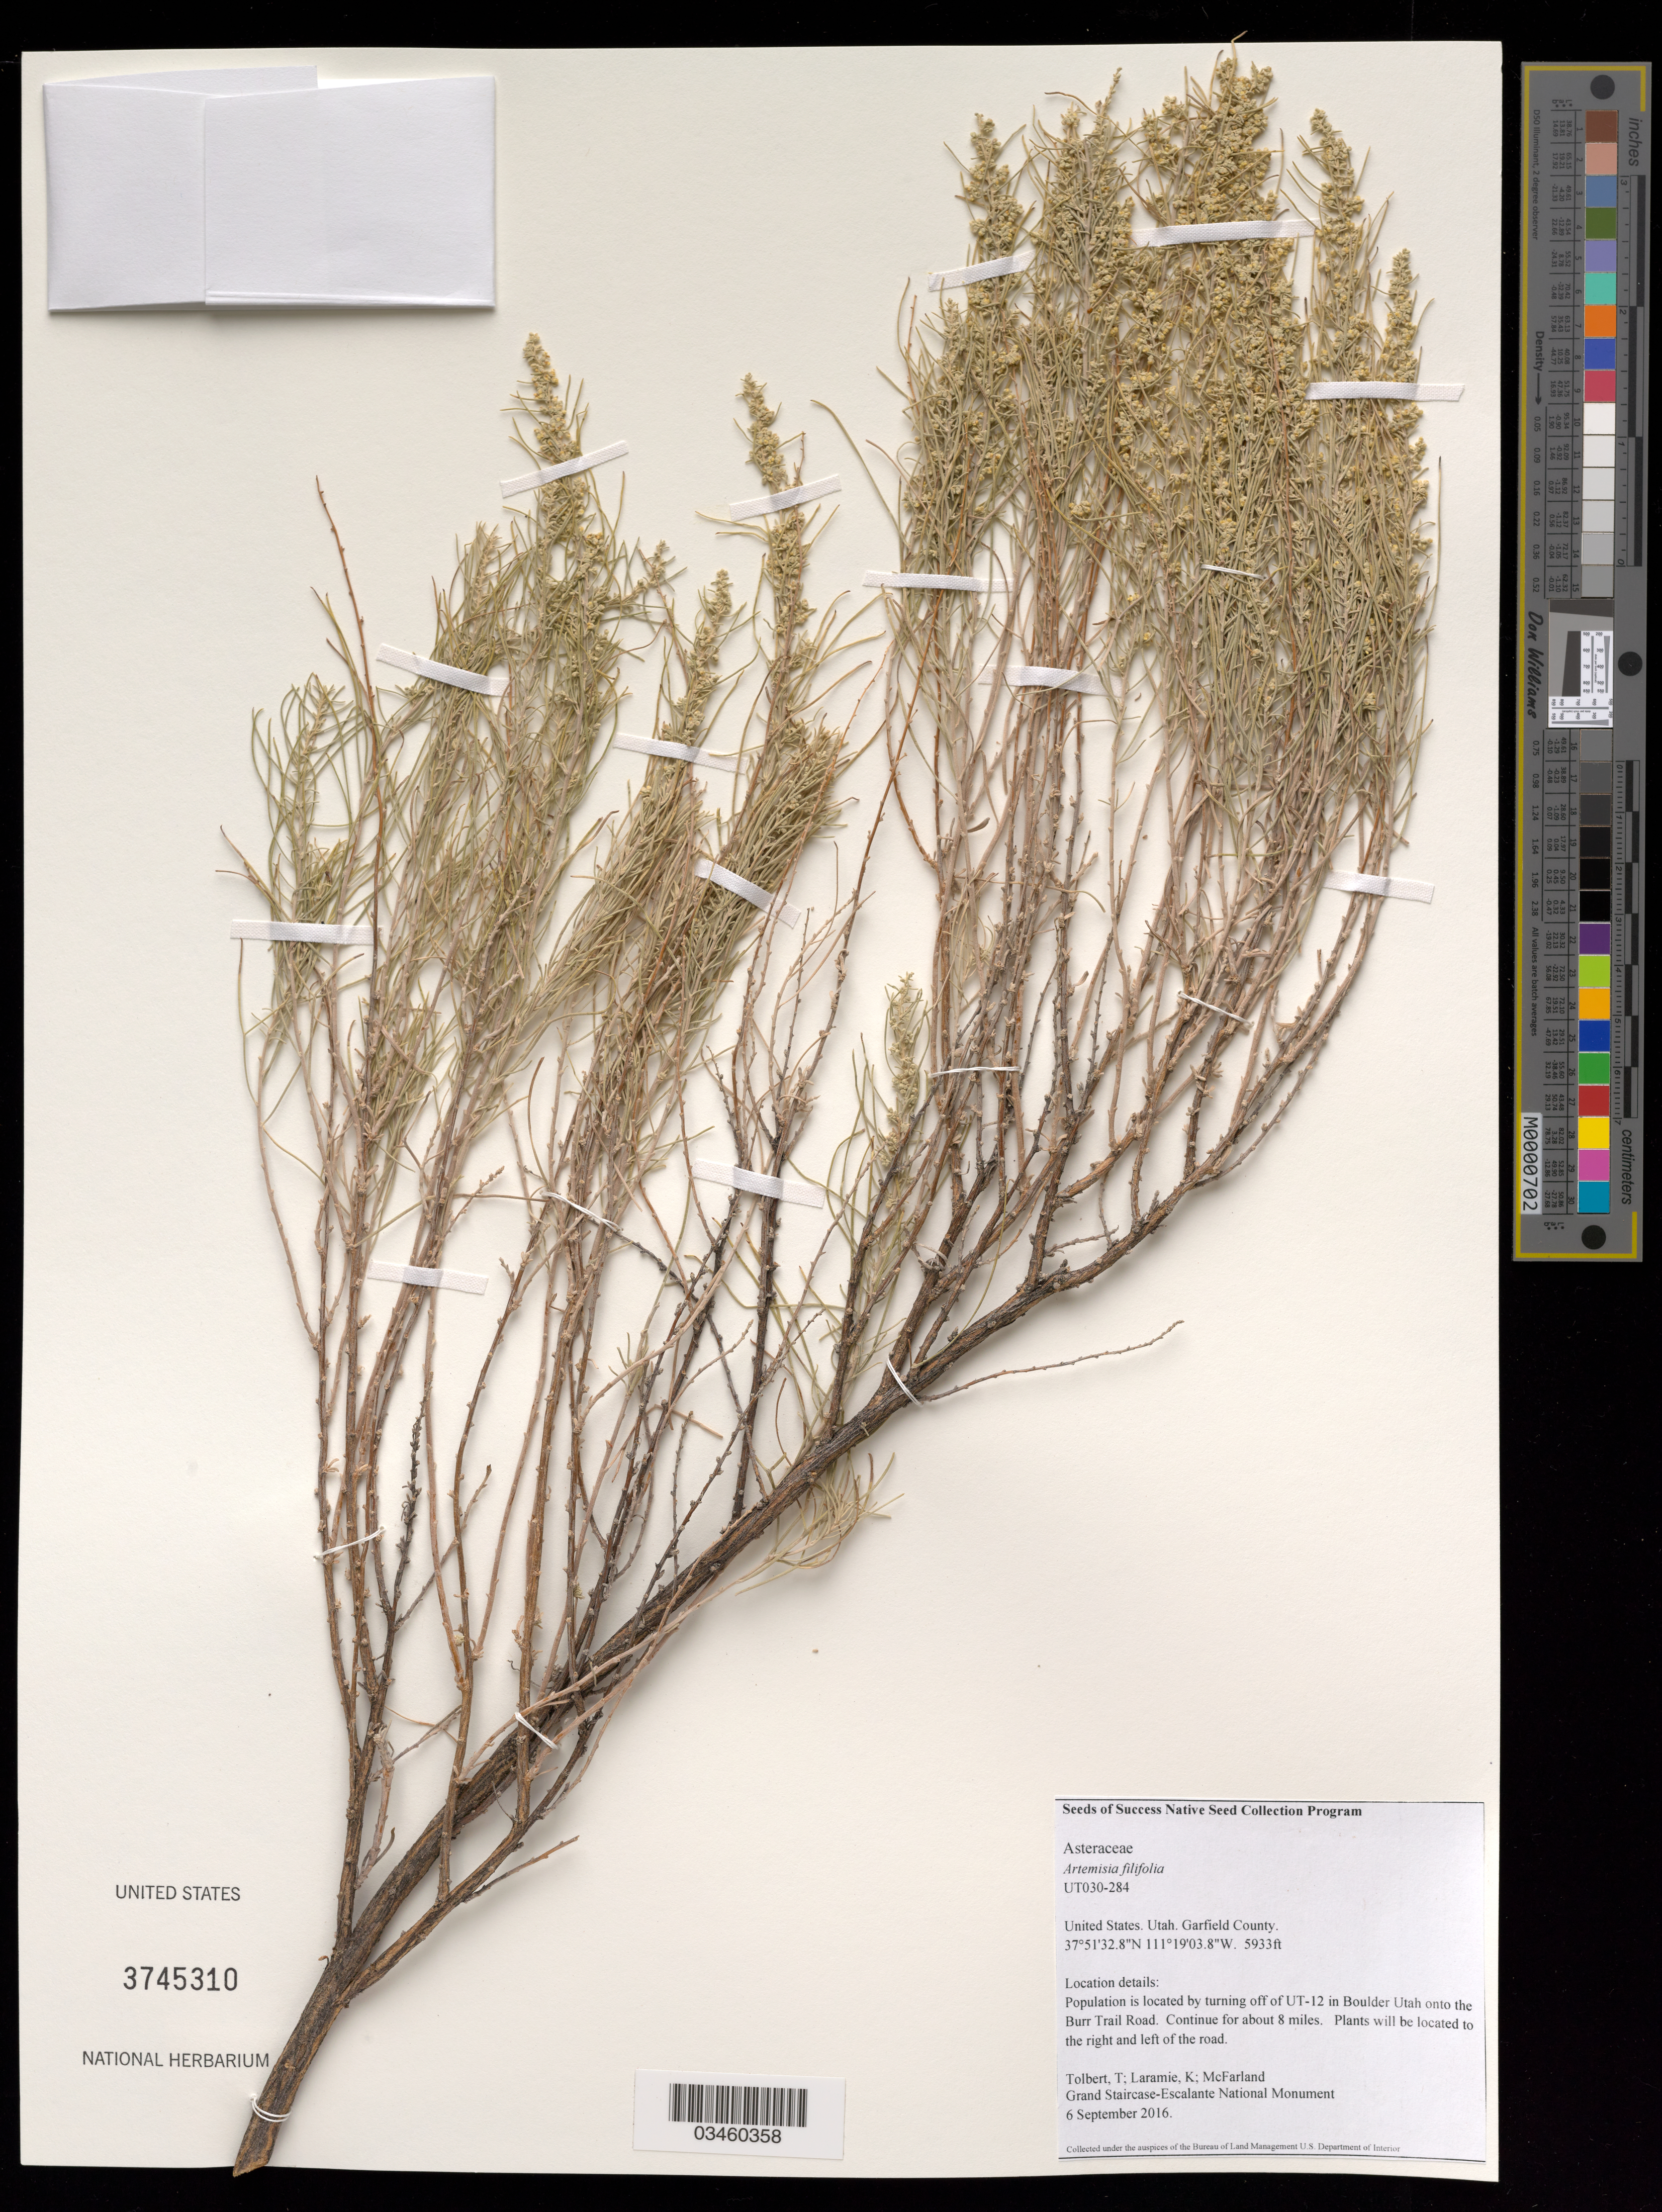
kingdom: Plantae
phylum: Tracheophyta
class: Magnoliopsida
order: Asterales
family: Asteraceae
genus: Artemisia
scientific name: Artemisia filifolia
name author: Torr.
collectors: T. Tolbert, K. Laramie & L. McFarland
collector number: UT030-284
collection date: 2016-09-06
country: United States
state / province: Utah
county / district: Garfield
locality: Grand Staircase - Escalante National Monument, Burr Trail Rd.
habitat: sand dunes and slick rock, road side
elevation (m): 1808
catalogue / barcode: US 3745310